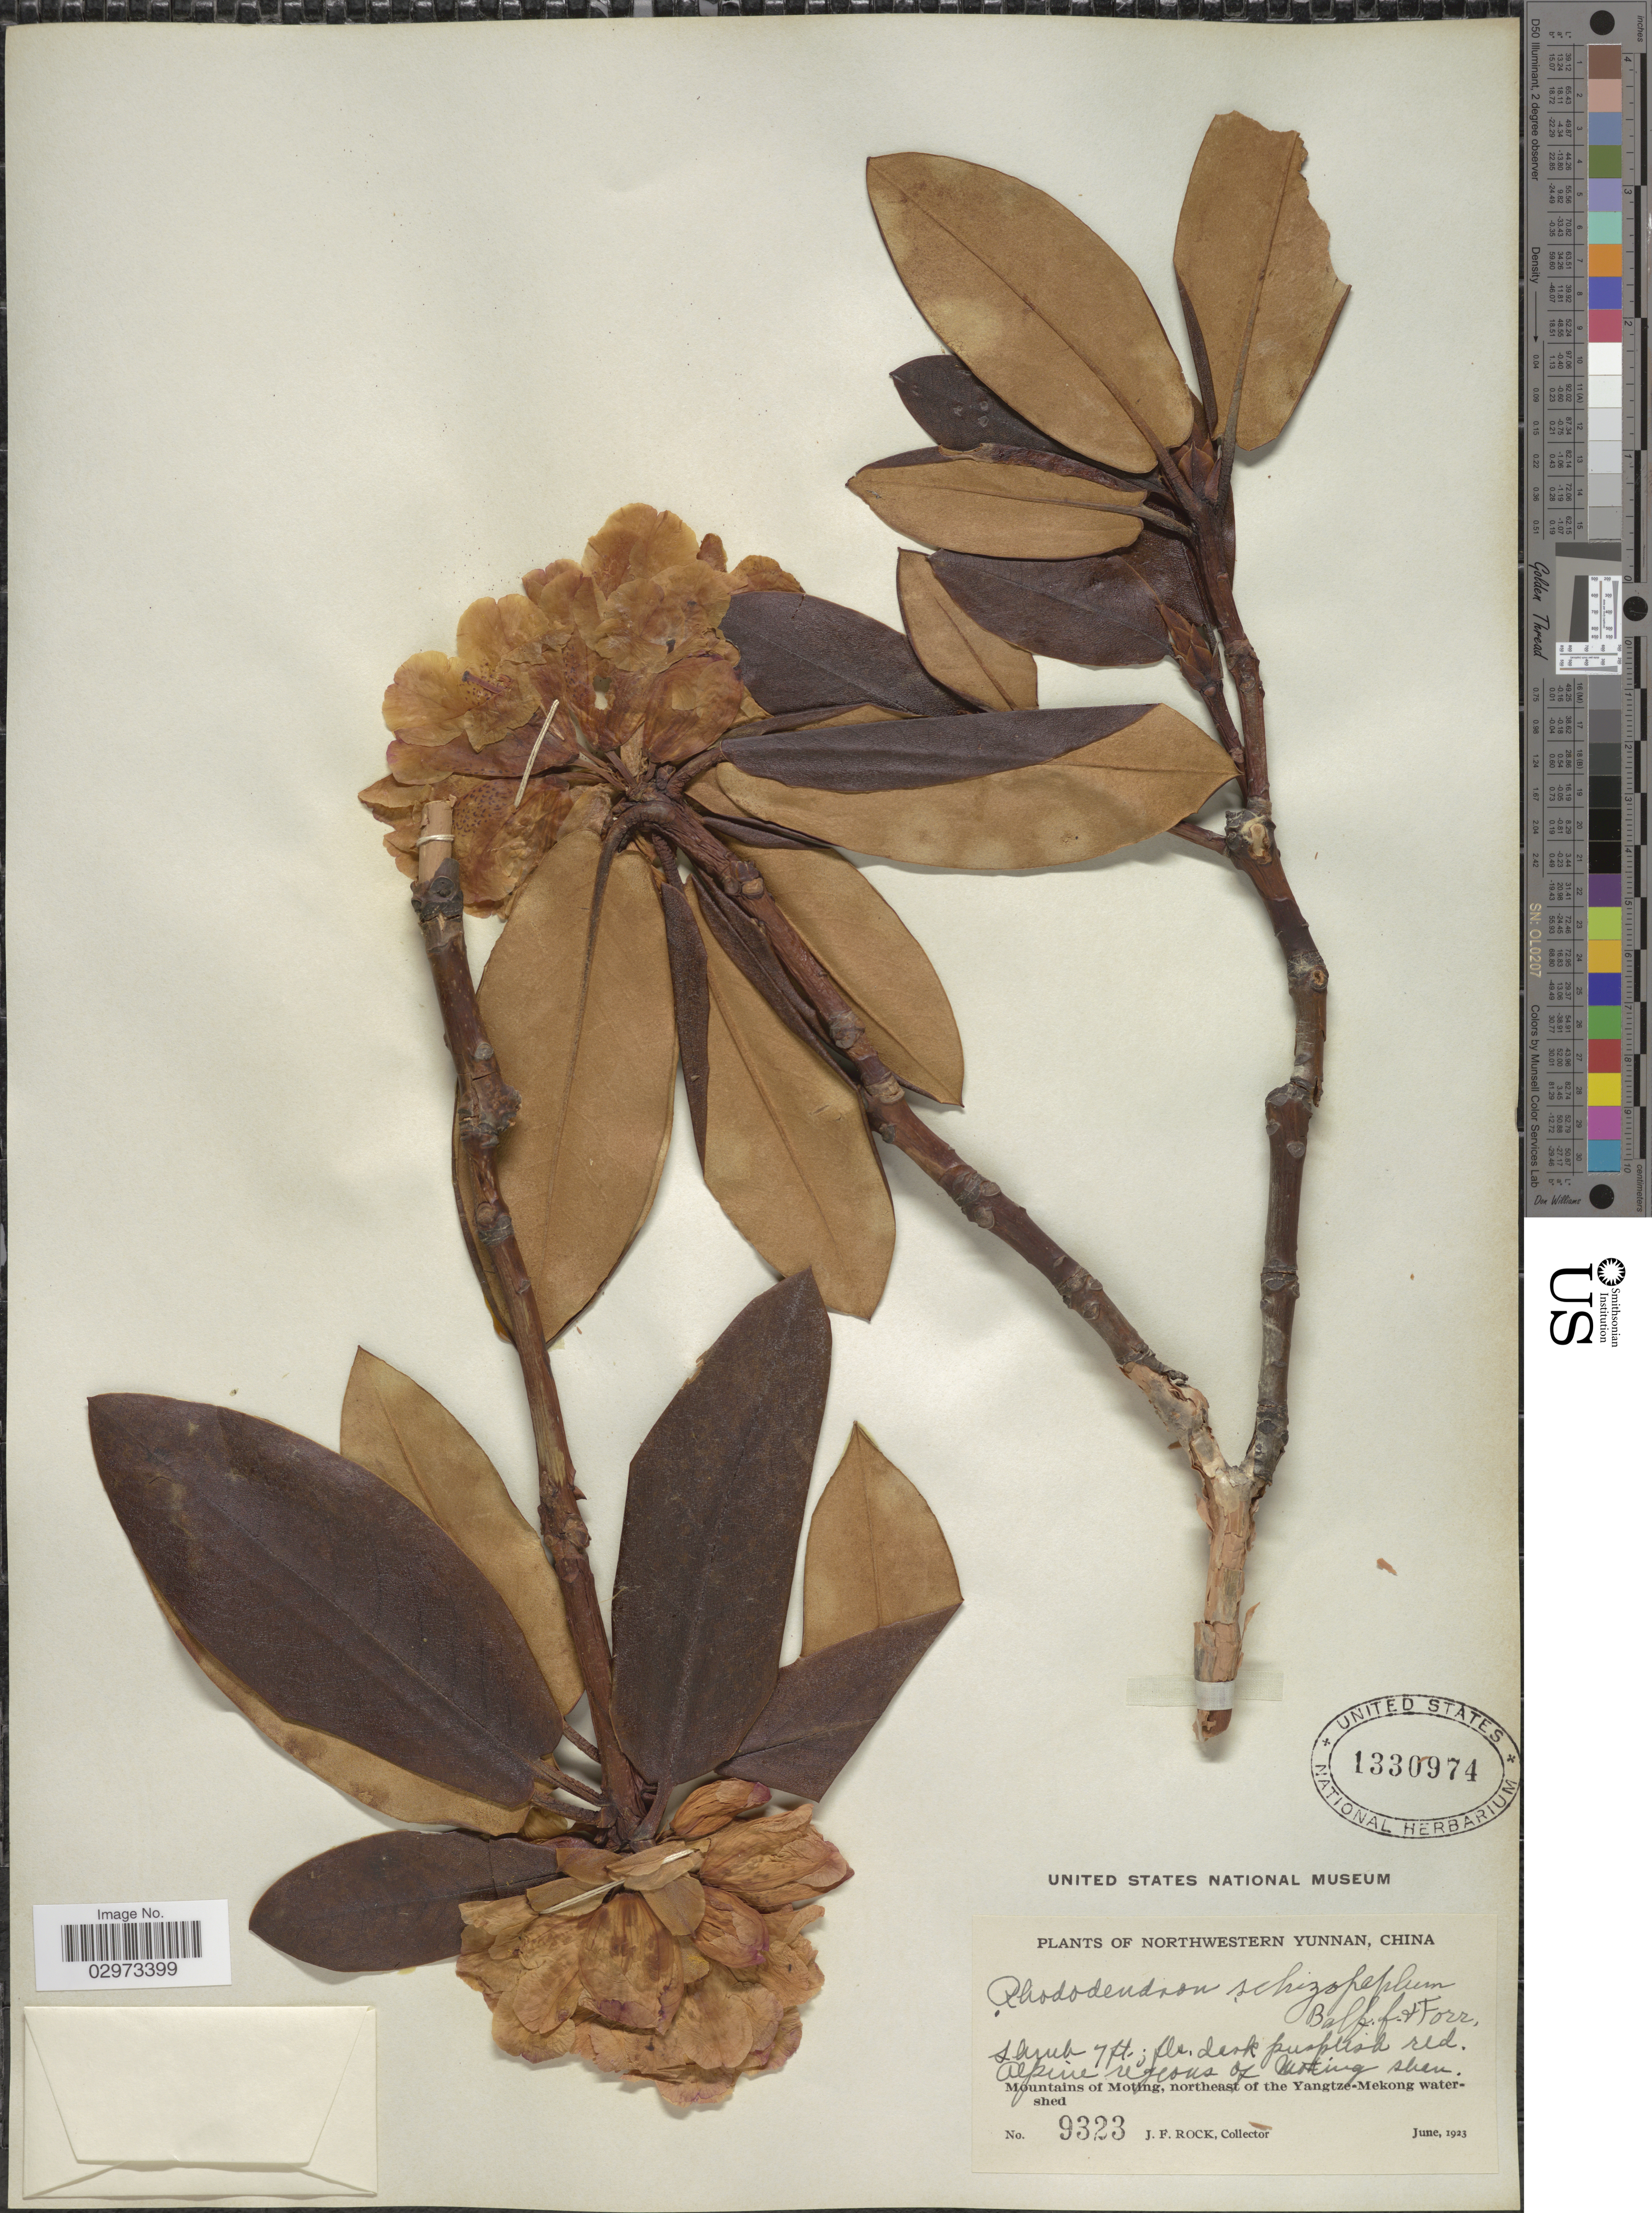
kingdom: Plantae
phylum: Tracheophyta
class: Magnoliopsida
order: Ericales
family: Ericaceae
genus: Rhododendron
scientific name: Rhododendron schizopeplum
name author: Balf. f. & Forrest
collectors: J. Rock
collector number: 9323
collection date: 1923-06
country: China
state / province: Yunnan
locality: Northwestern Yunnan. Alpine regions of Moting shan. Mountains of Moting, northeast of the Yangtze-Mekong watershed.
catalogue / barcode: US 1330974